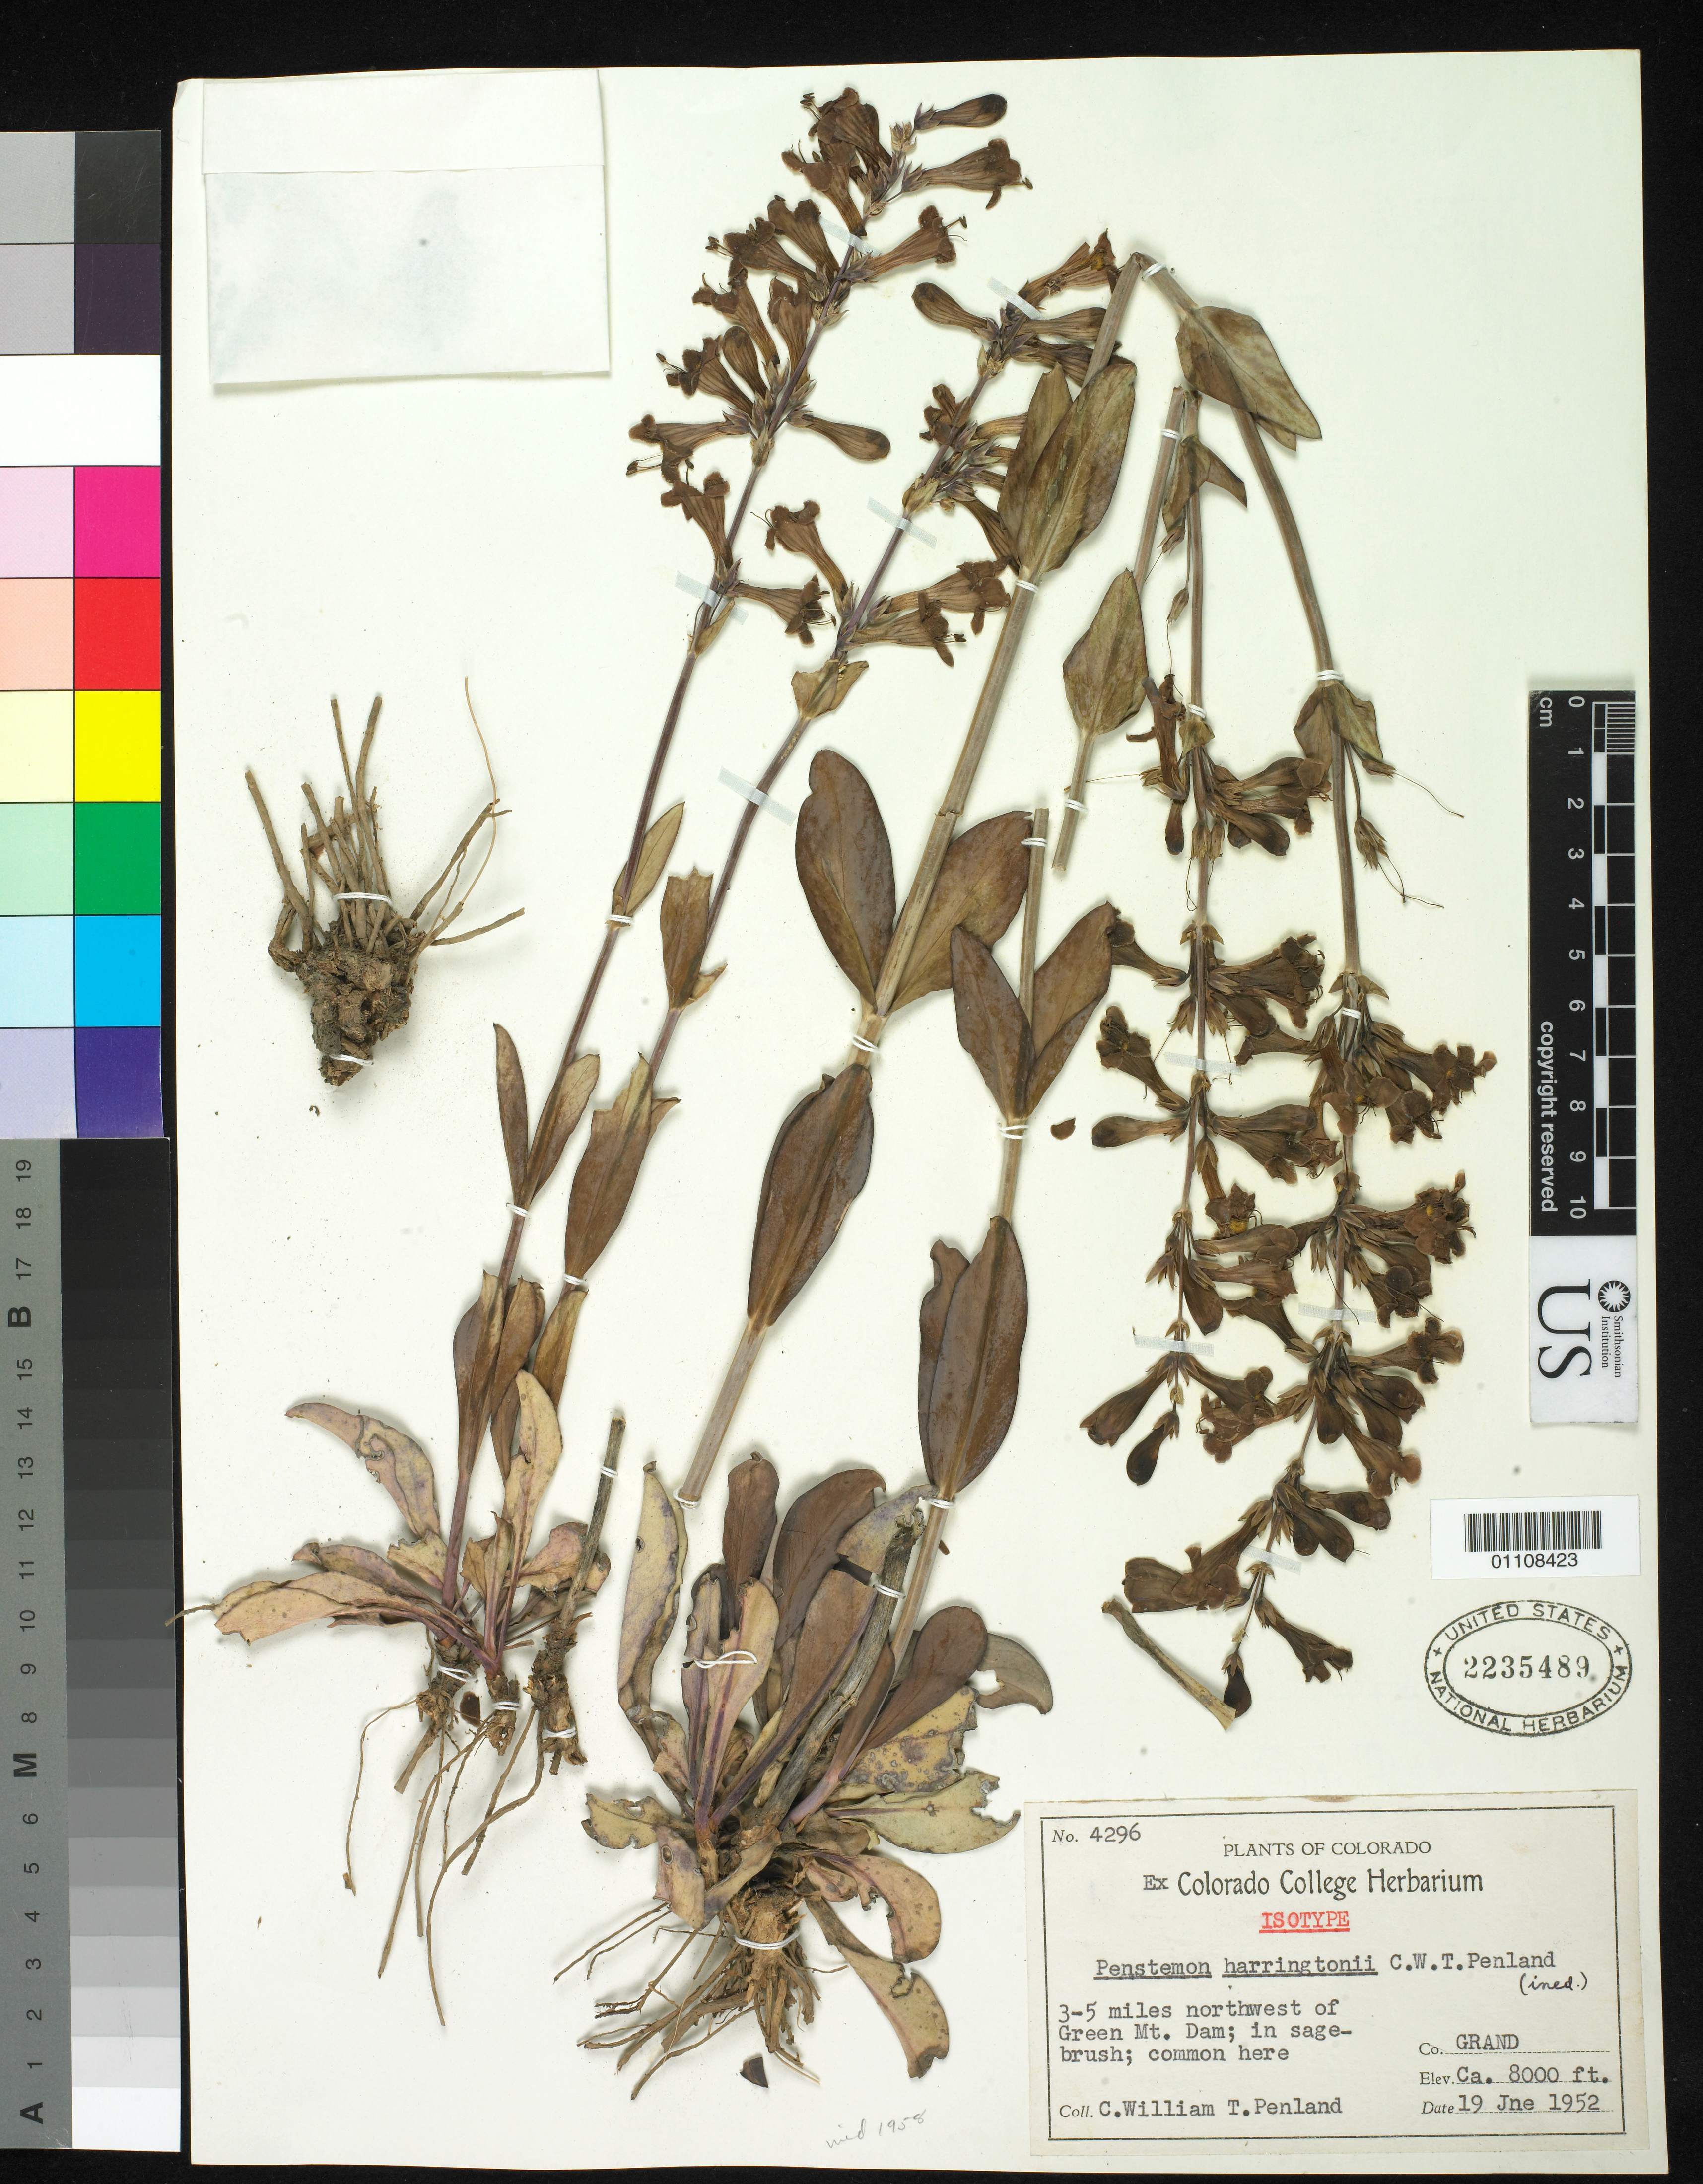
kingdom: Plantae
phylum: Tracheophyta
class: Magnoliopsida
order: Lamiales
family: Plantaginaceae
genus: Penstemon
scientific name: Penstemon harringtonii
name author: Penland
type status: Isotype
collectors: C. W. Penland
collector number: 4296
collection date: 1952-06-19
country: United States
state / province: Colorado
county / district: Grand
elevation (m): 2438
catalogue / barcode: US 2235489